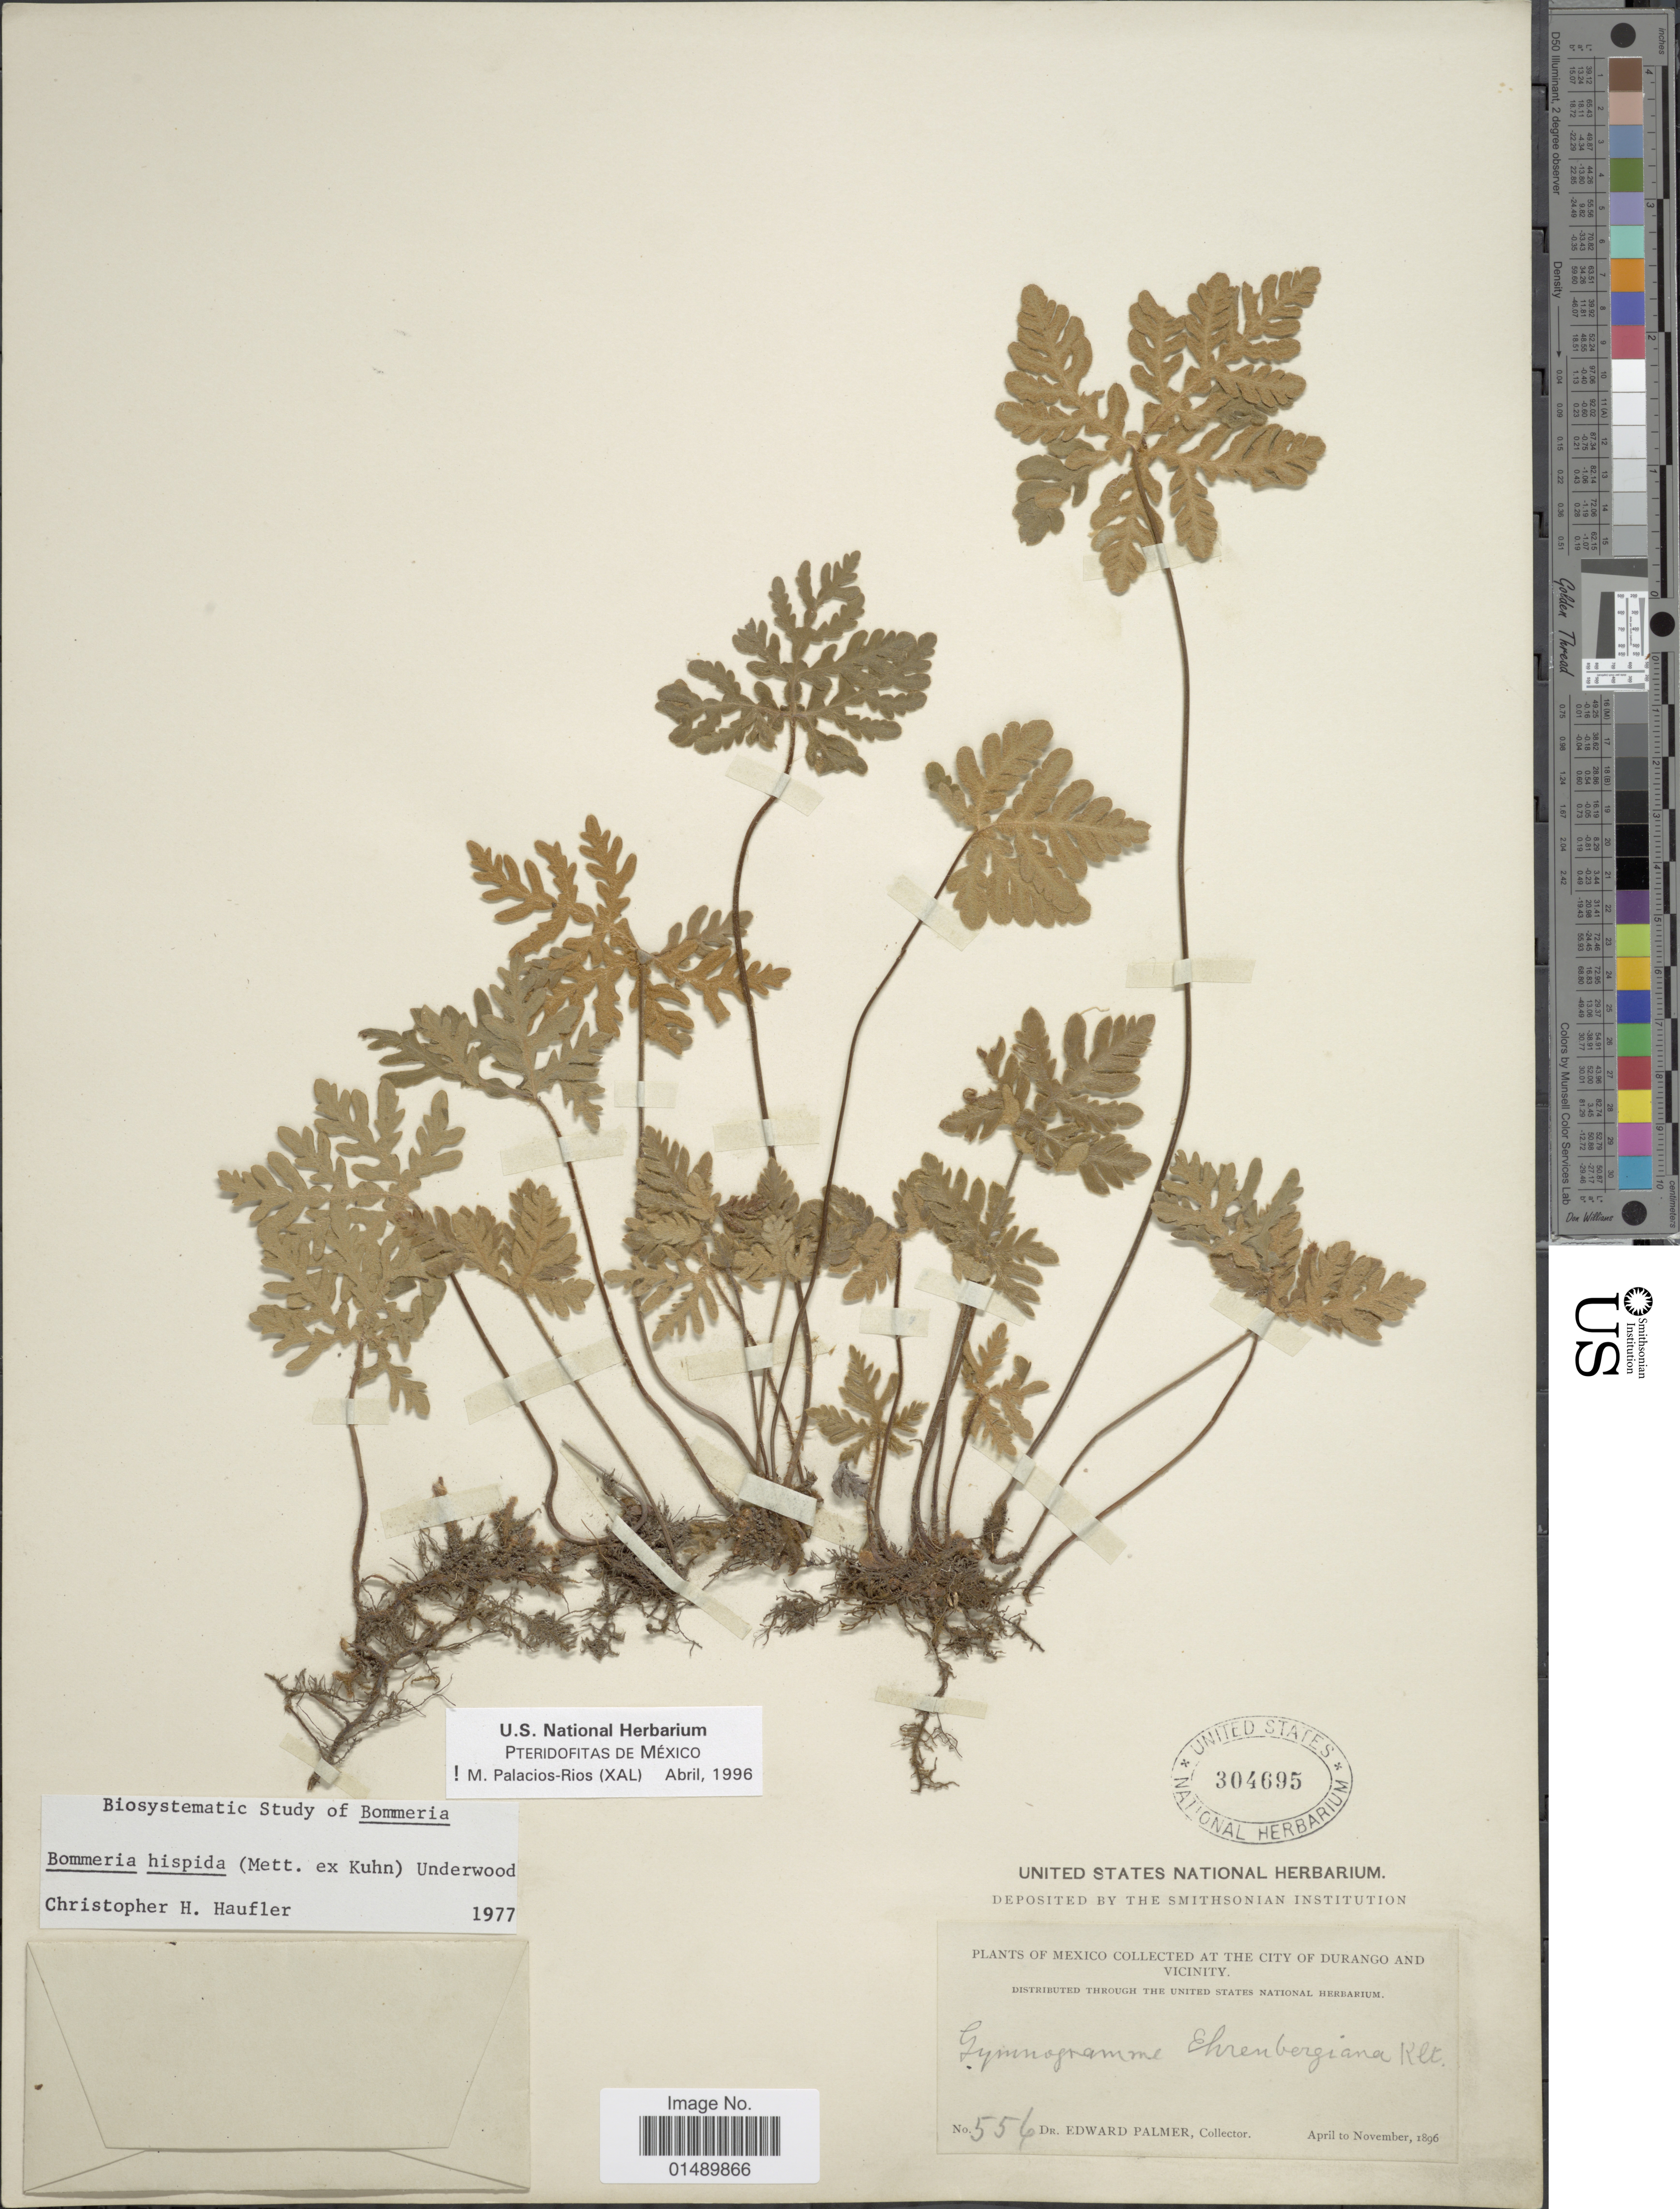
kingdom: Plantae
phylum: Tracheophyta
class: Polypodiopsida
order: Polypodiales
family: Pteridaceae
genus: Bommeria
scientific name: Bommeria hispida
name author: (Mett. ex Kuhn) Underw.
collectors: E. Palmer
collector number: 556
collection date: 1896-04/1896-11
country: Mexico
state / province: Durango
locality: Mexico, city of Durango and Vicinity.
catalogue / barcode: US 304695